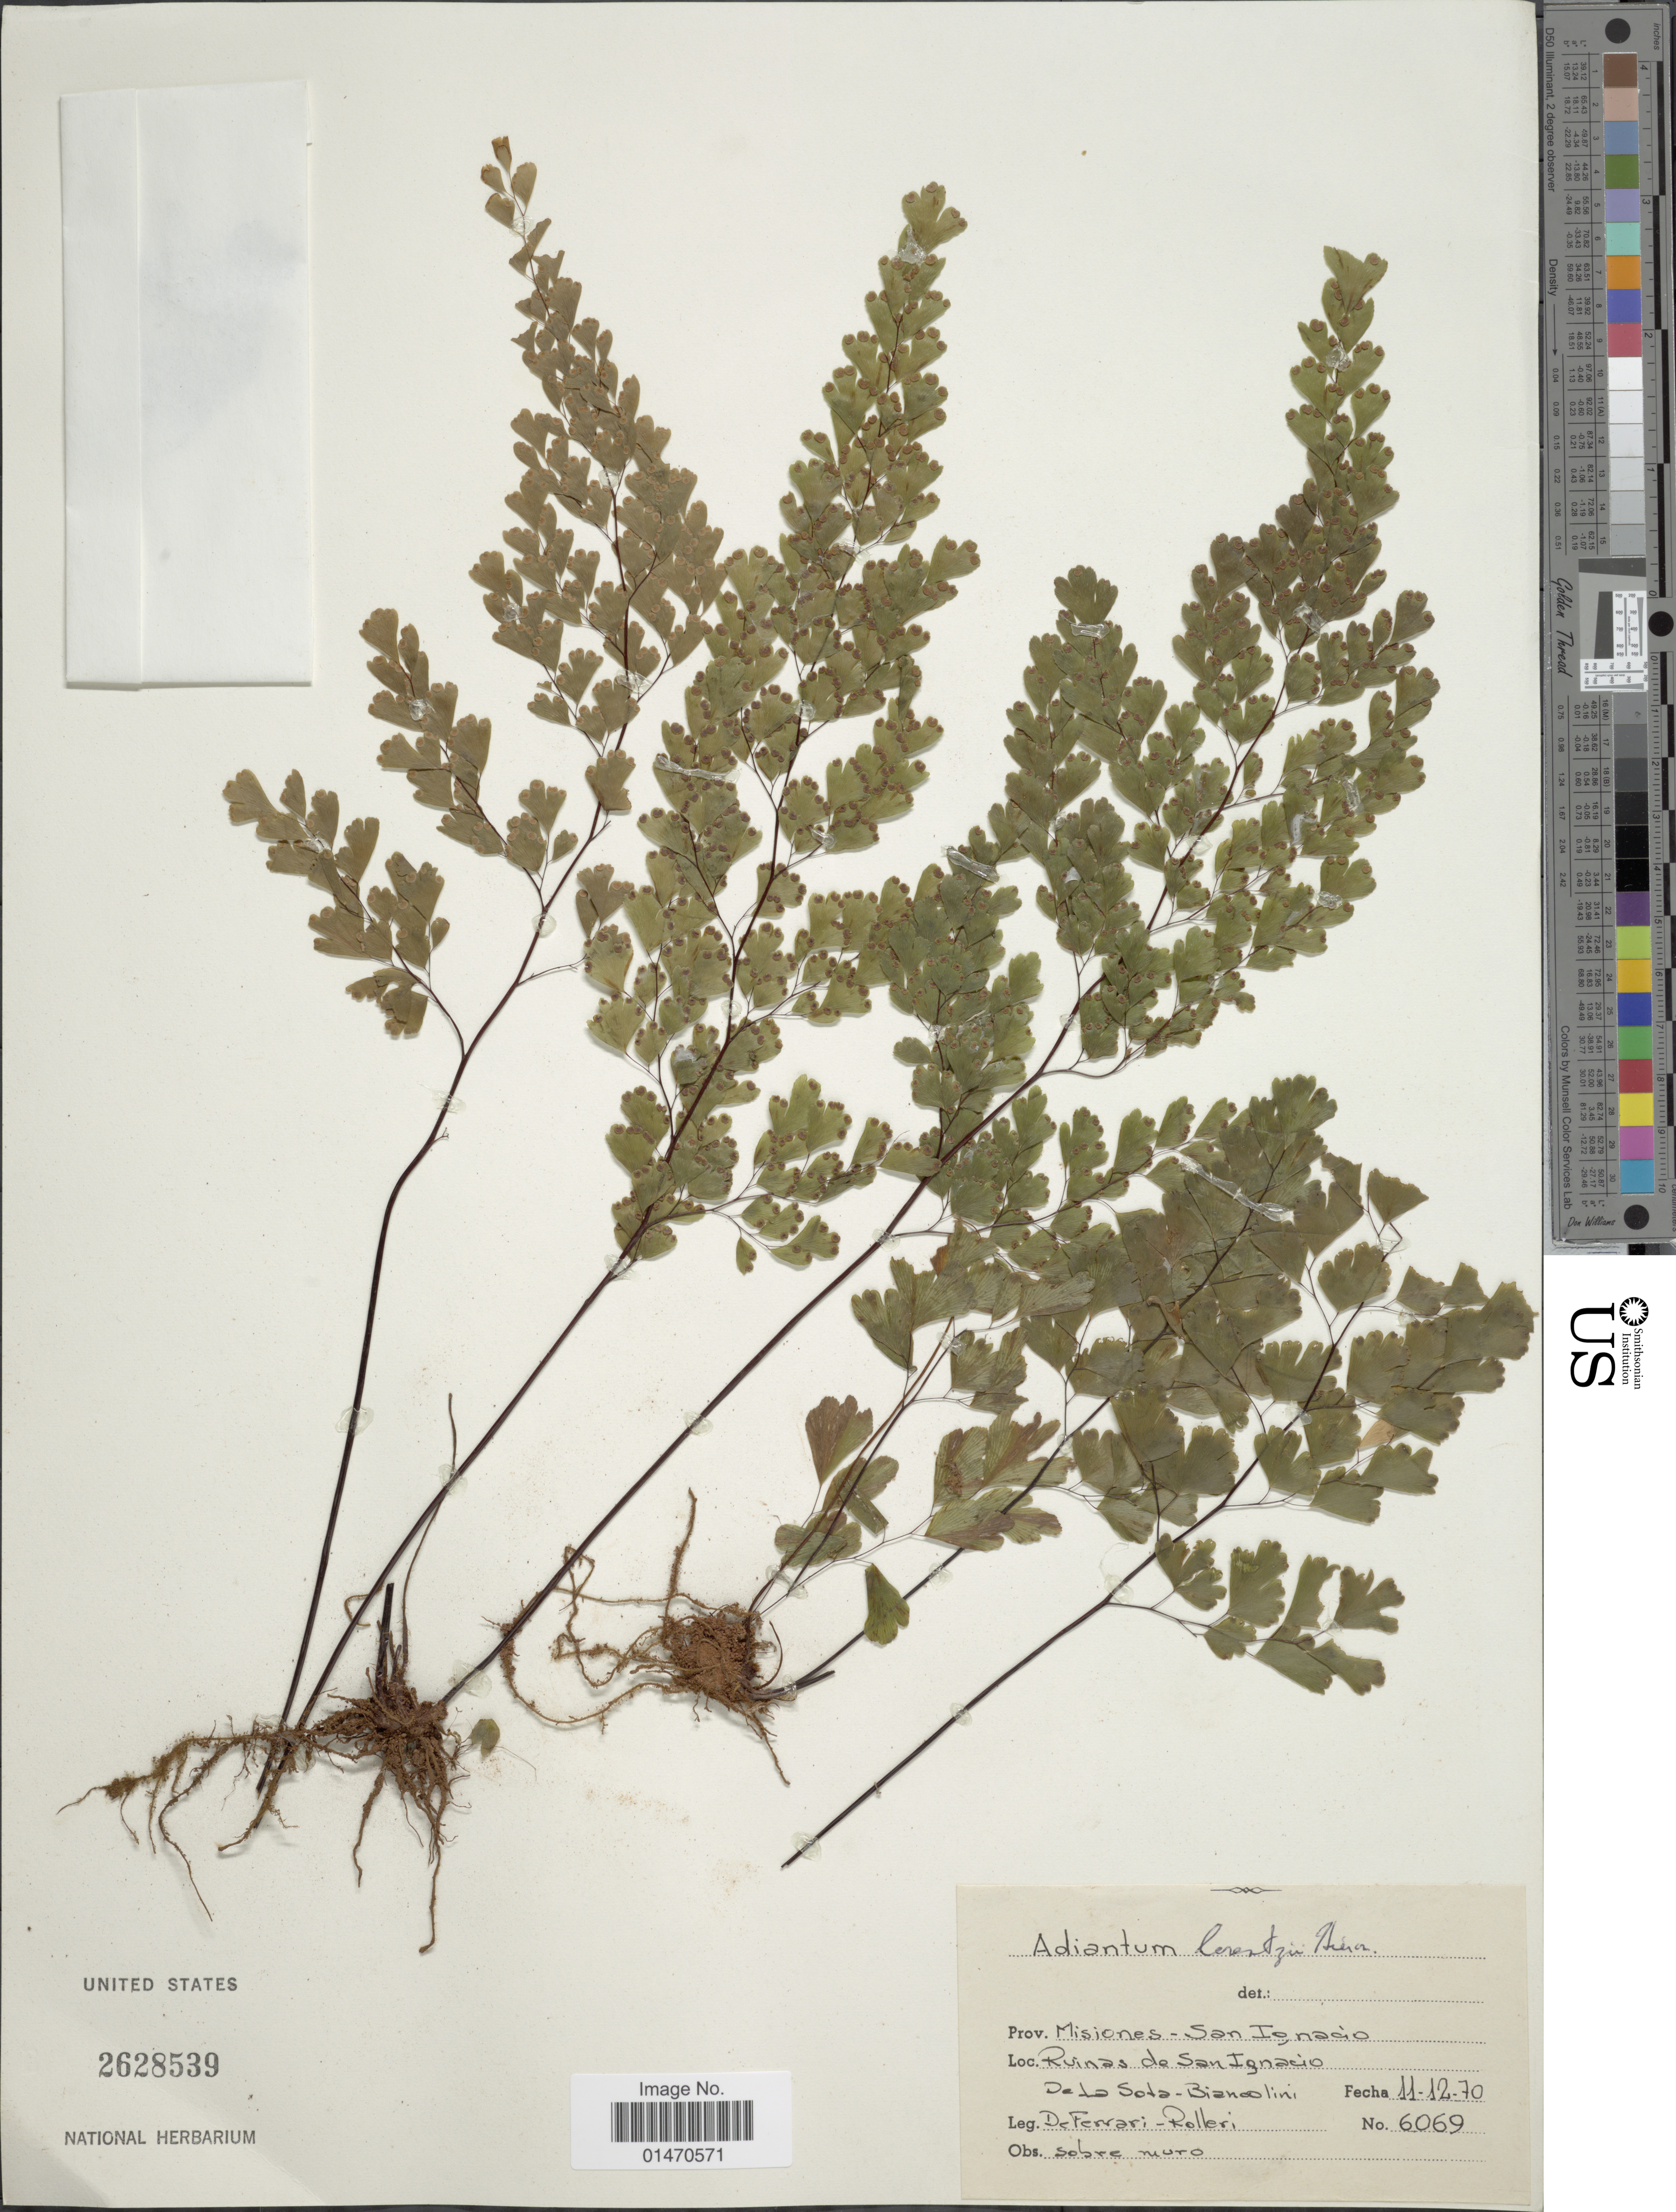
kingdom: Plantae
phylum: Tracheophyta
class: Polypodiopsida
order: Polypodiales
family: Pteridaceae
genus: Adiantum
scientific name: Adiantum lorentzii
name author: Hieron.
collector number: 6069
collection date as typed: Transcribed d/m/y: 11/12/70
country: Argentina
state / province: Misiones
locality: Prov. Misiones-San Ignacio, Ruinas de San Ignacio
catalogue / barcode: US 2628539